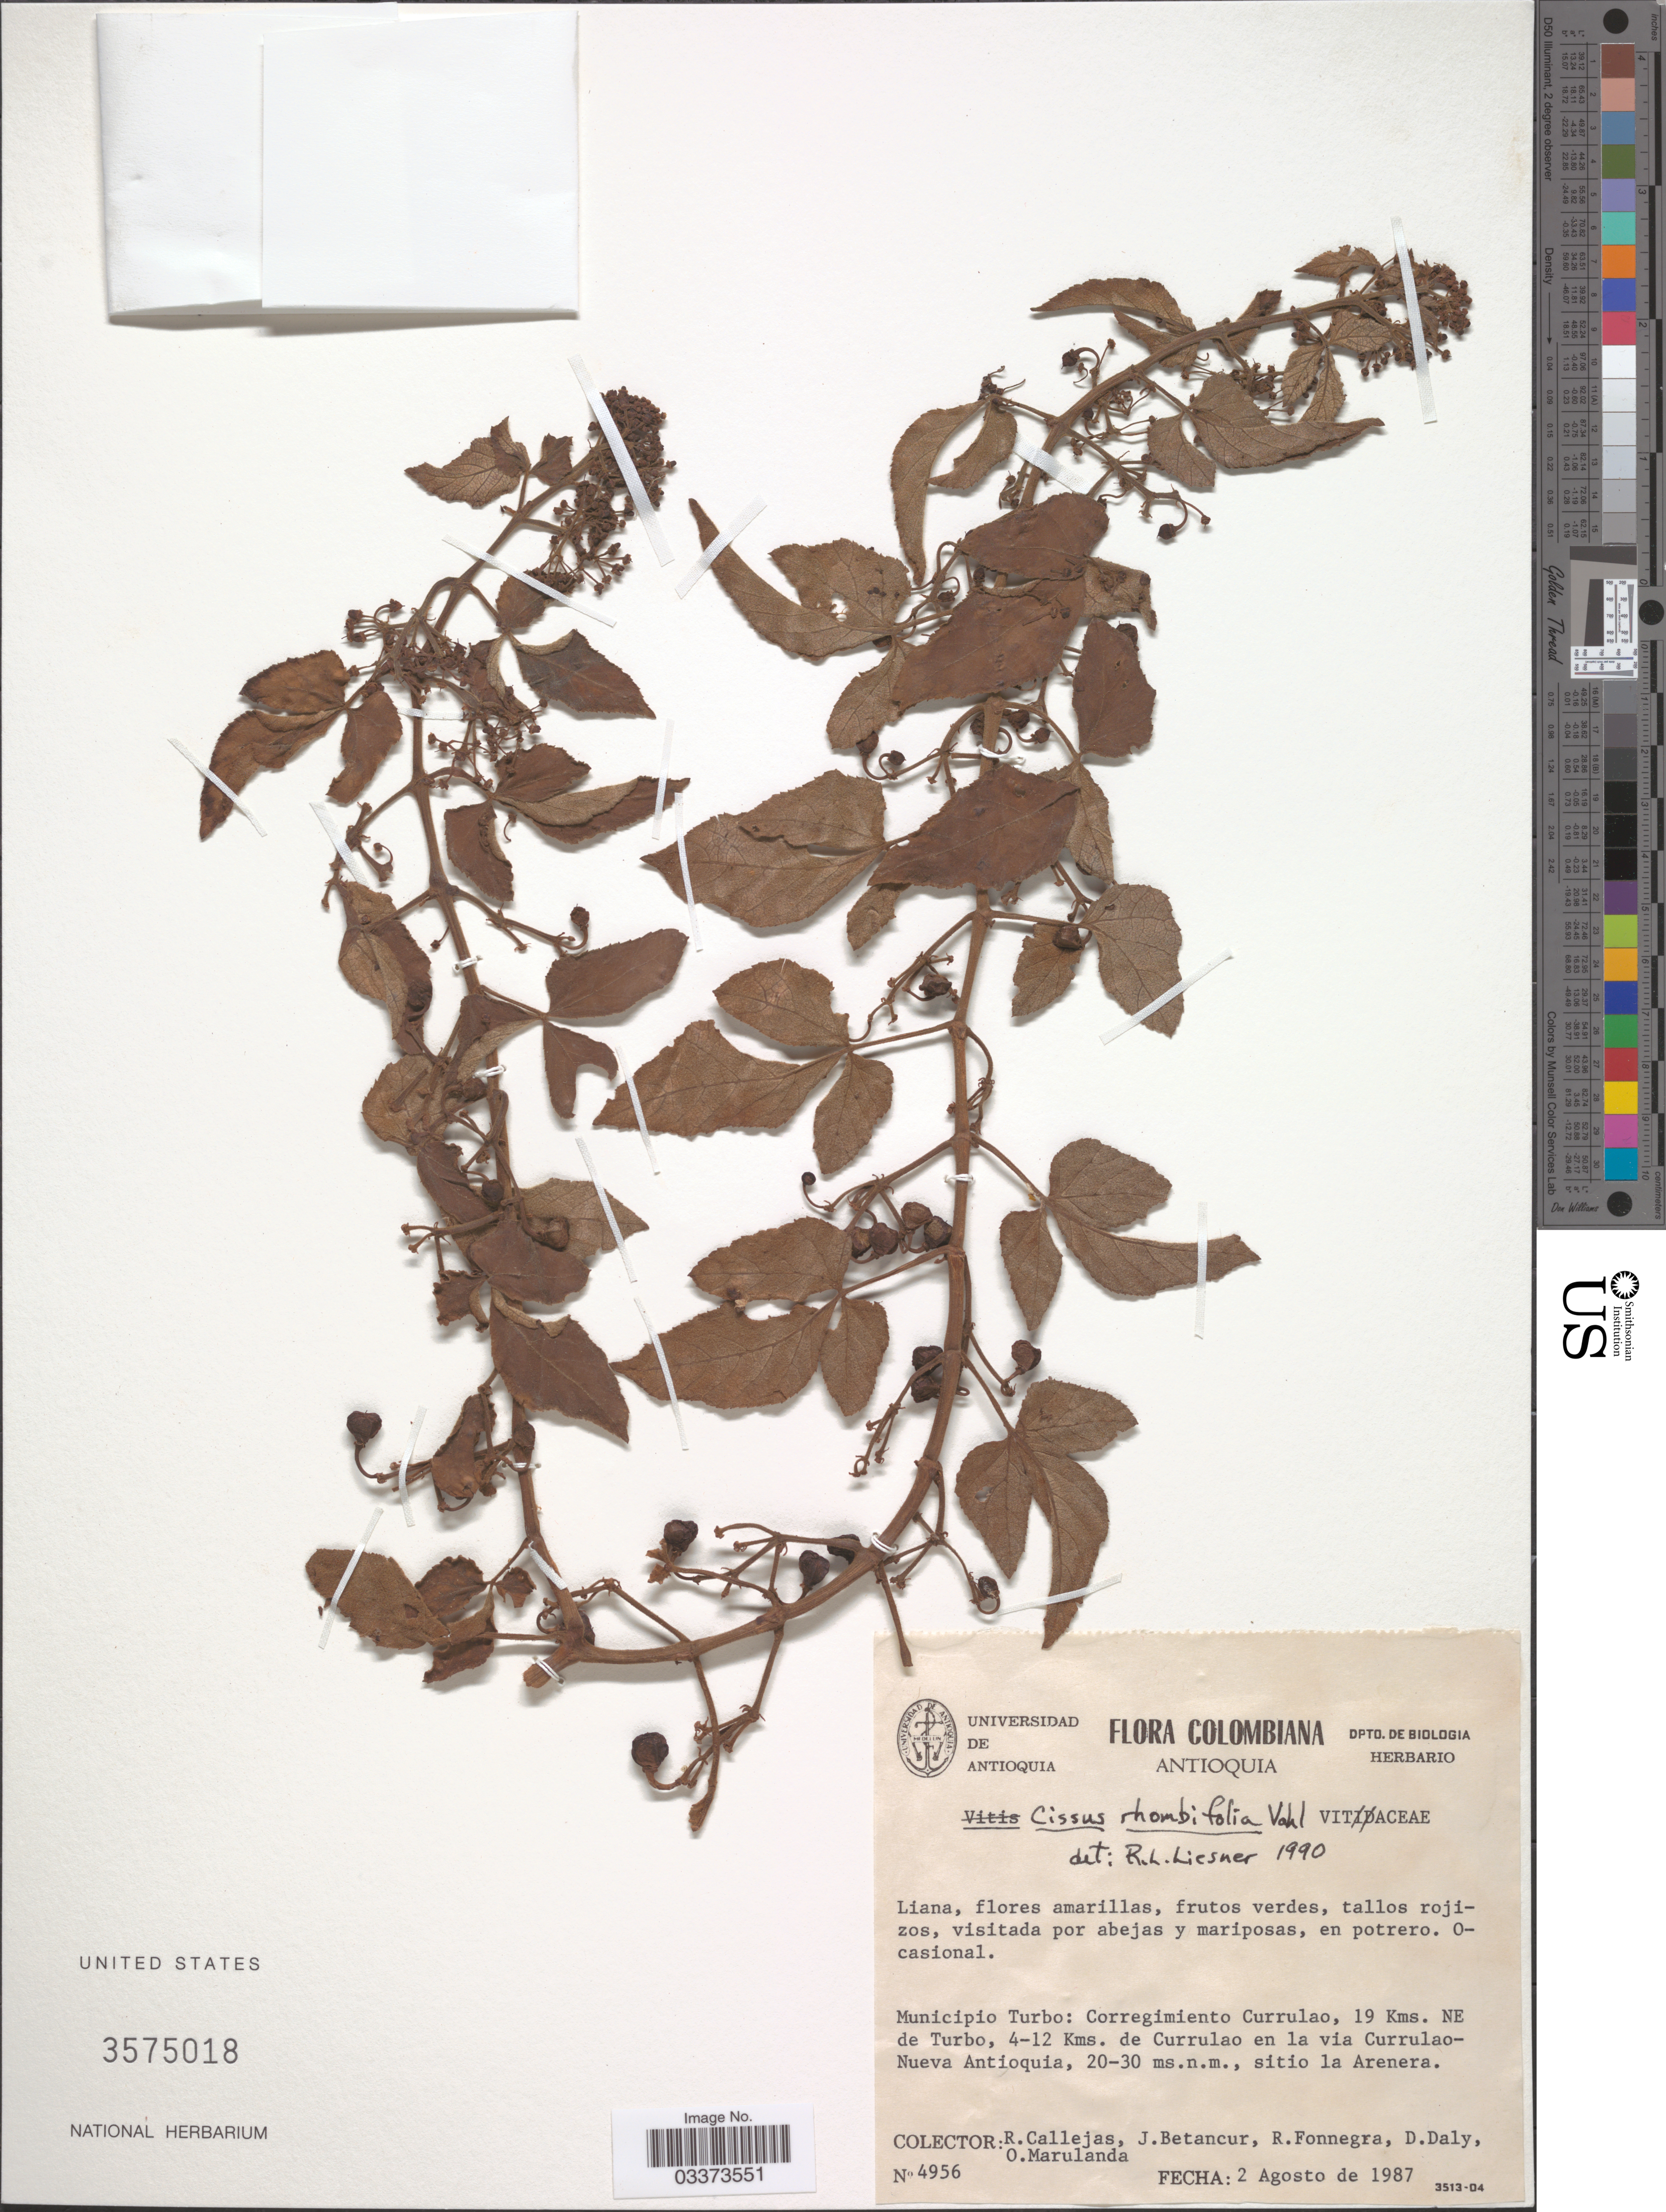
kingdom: Plantae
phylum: Tracheophyta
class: Magnoliopsida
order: Vitales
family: Vitaceae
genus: Cissus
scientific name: Cissus obliqua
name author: Ruiz & Pav.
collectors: R. Callejas, J. Betancur, R. Fonnegra, D. C. Daly & O. Marulanda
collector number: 4956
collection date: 1987-08-02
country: Colombia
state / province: Antioquia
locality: Municipio Turbo: Corregimiento Currulao, 19 Kms. NE de Turbo, 4-12 Kms. de Currulao en la via Currulao-Nueva Antioquia, sitio la Arenera.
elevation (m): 20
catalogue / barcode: US 3575018